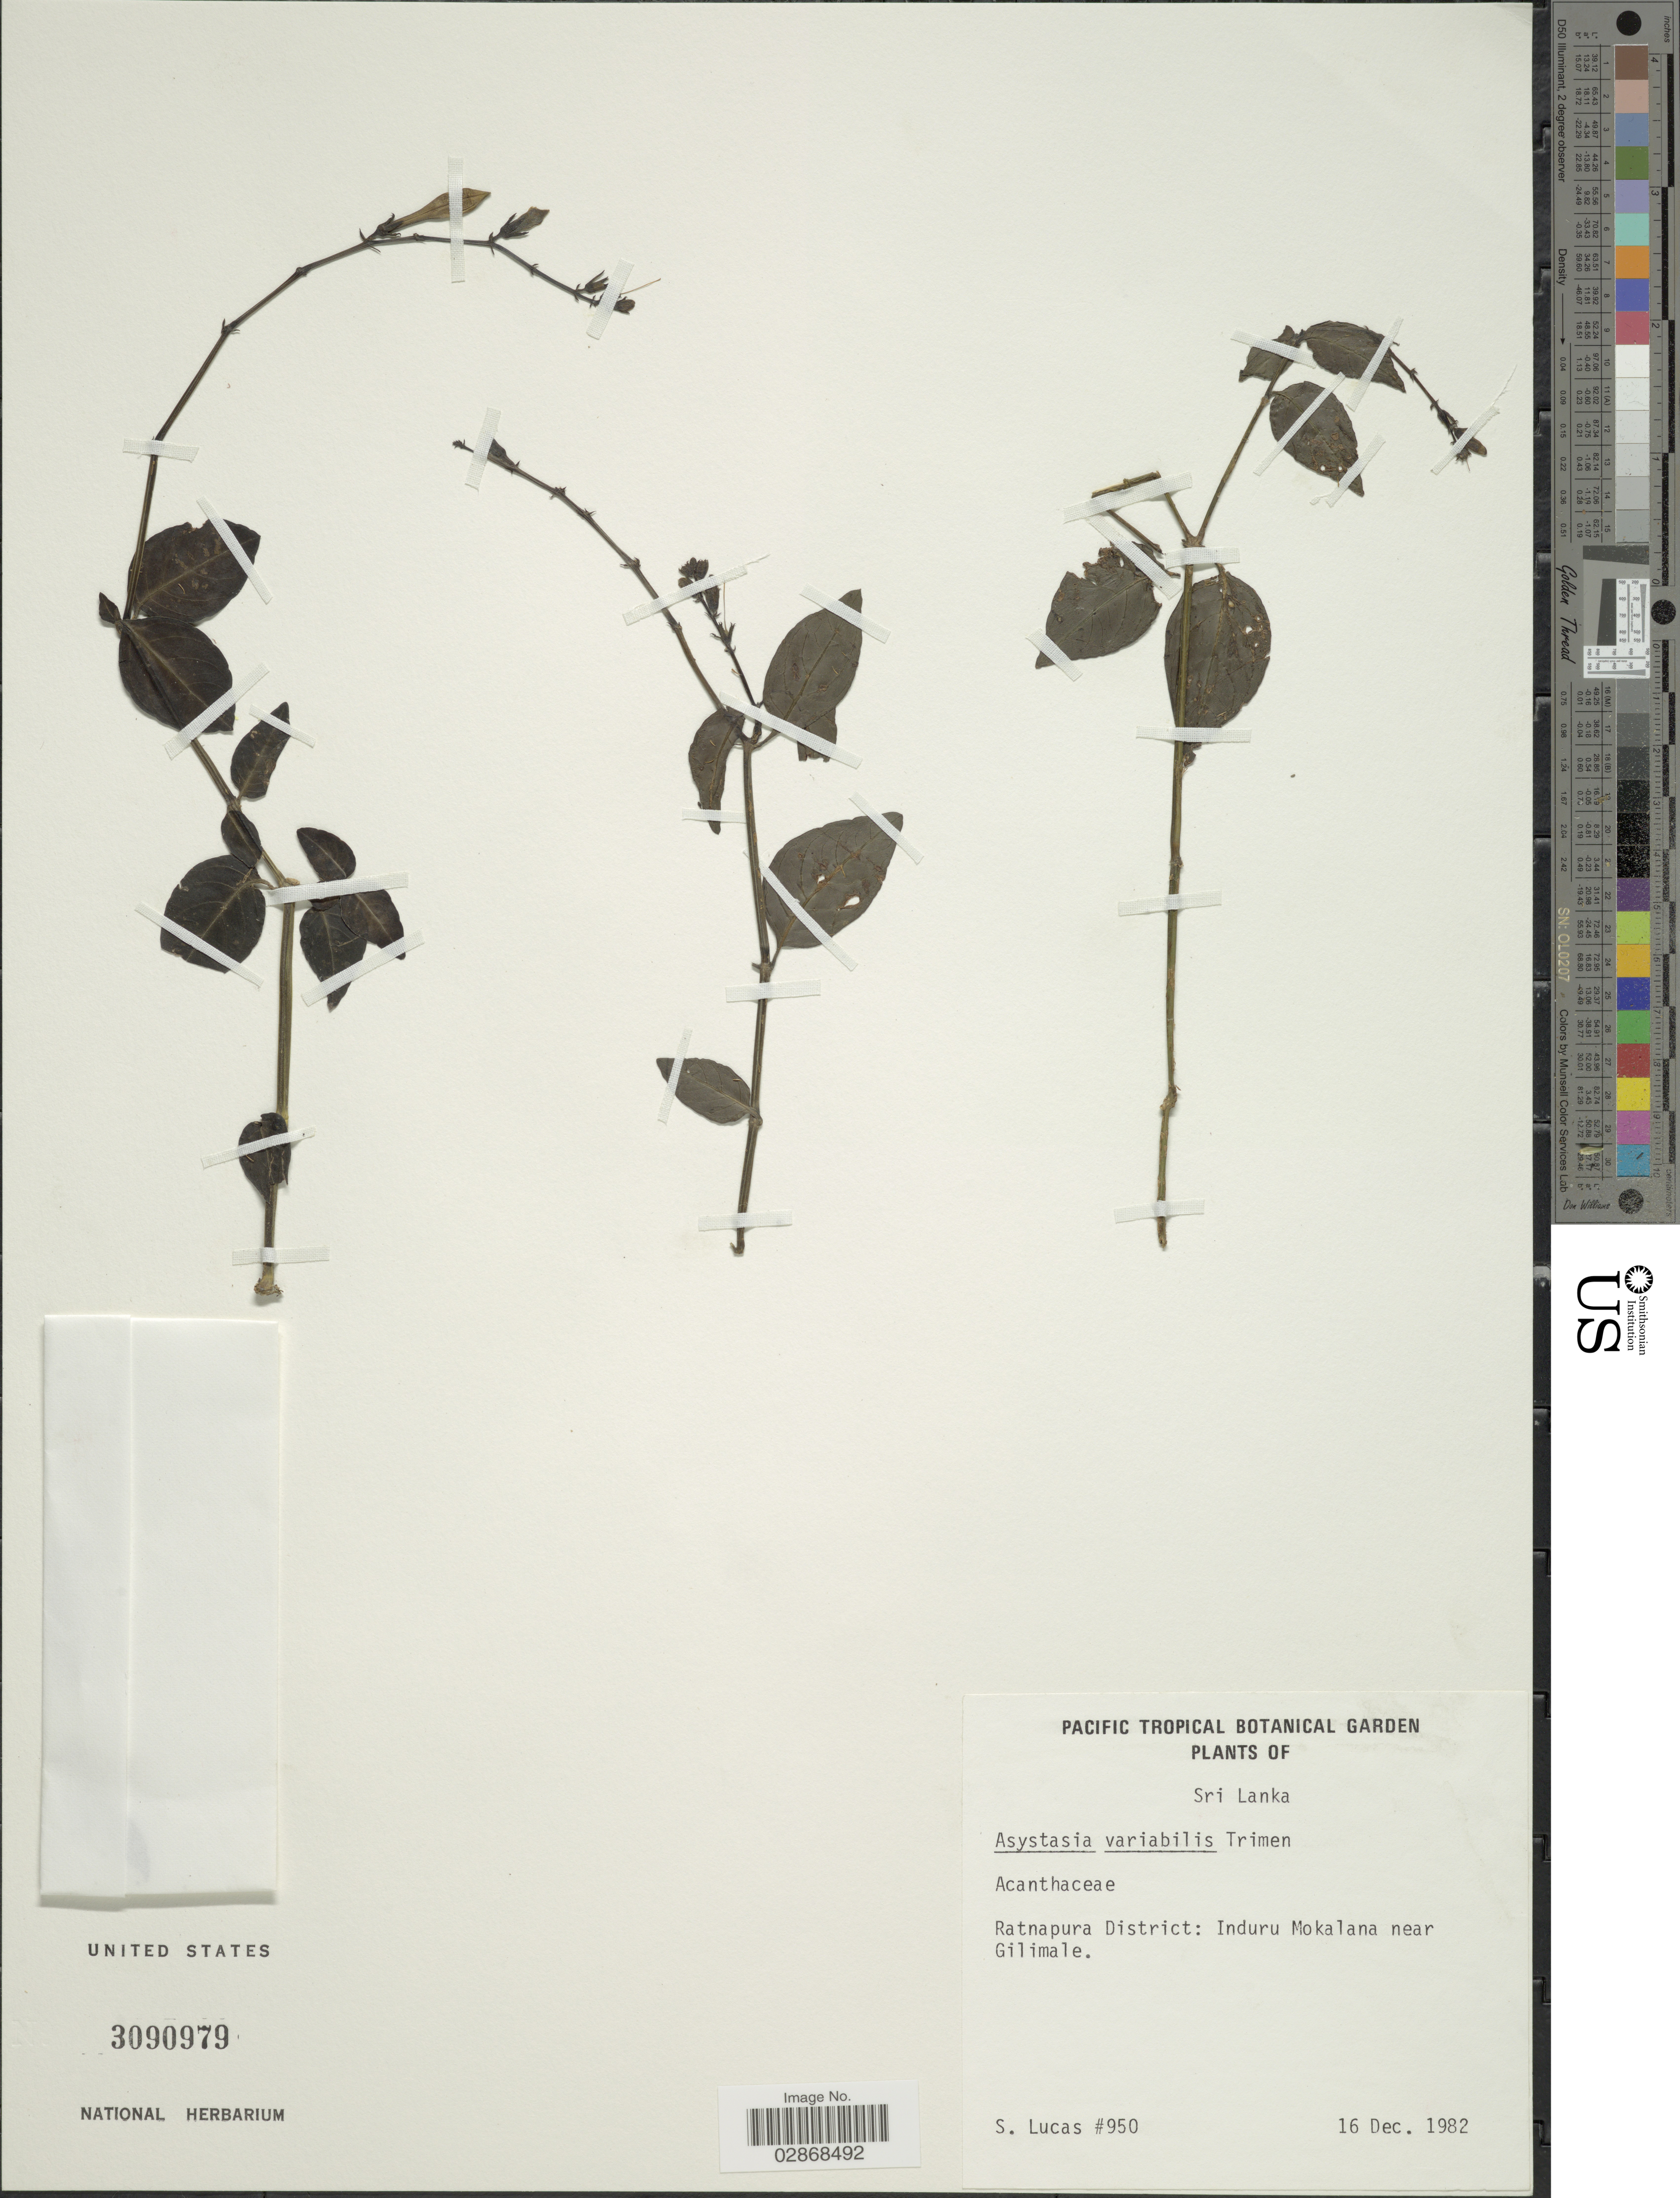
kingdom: Plantae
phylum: Tracheophyta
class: Magnoliopsida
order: Lamiales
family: Acanthaceae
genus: Asystasia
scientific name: Asystasia variabilis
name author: Trimen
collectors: S. Lucas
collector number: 950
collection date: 1982-12-16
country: Sri Lanka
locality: Ratnapura District: Induru Mokalana near Gilimale.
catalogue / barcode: US 3090979